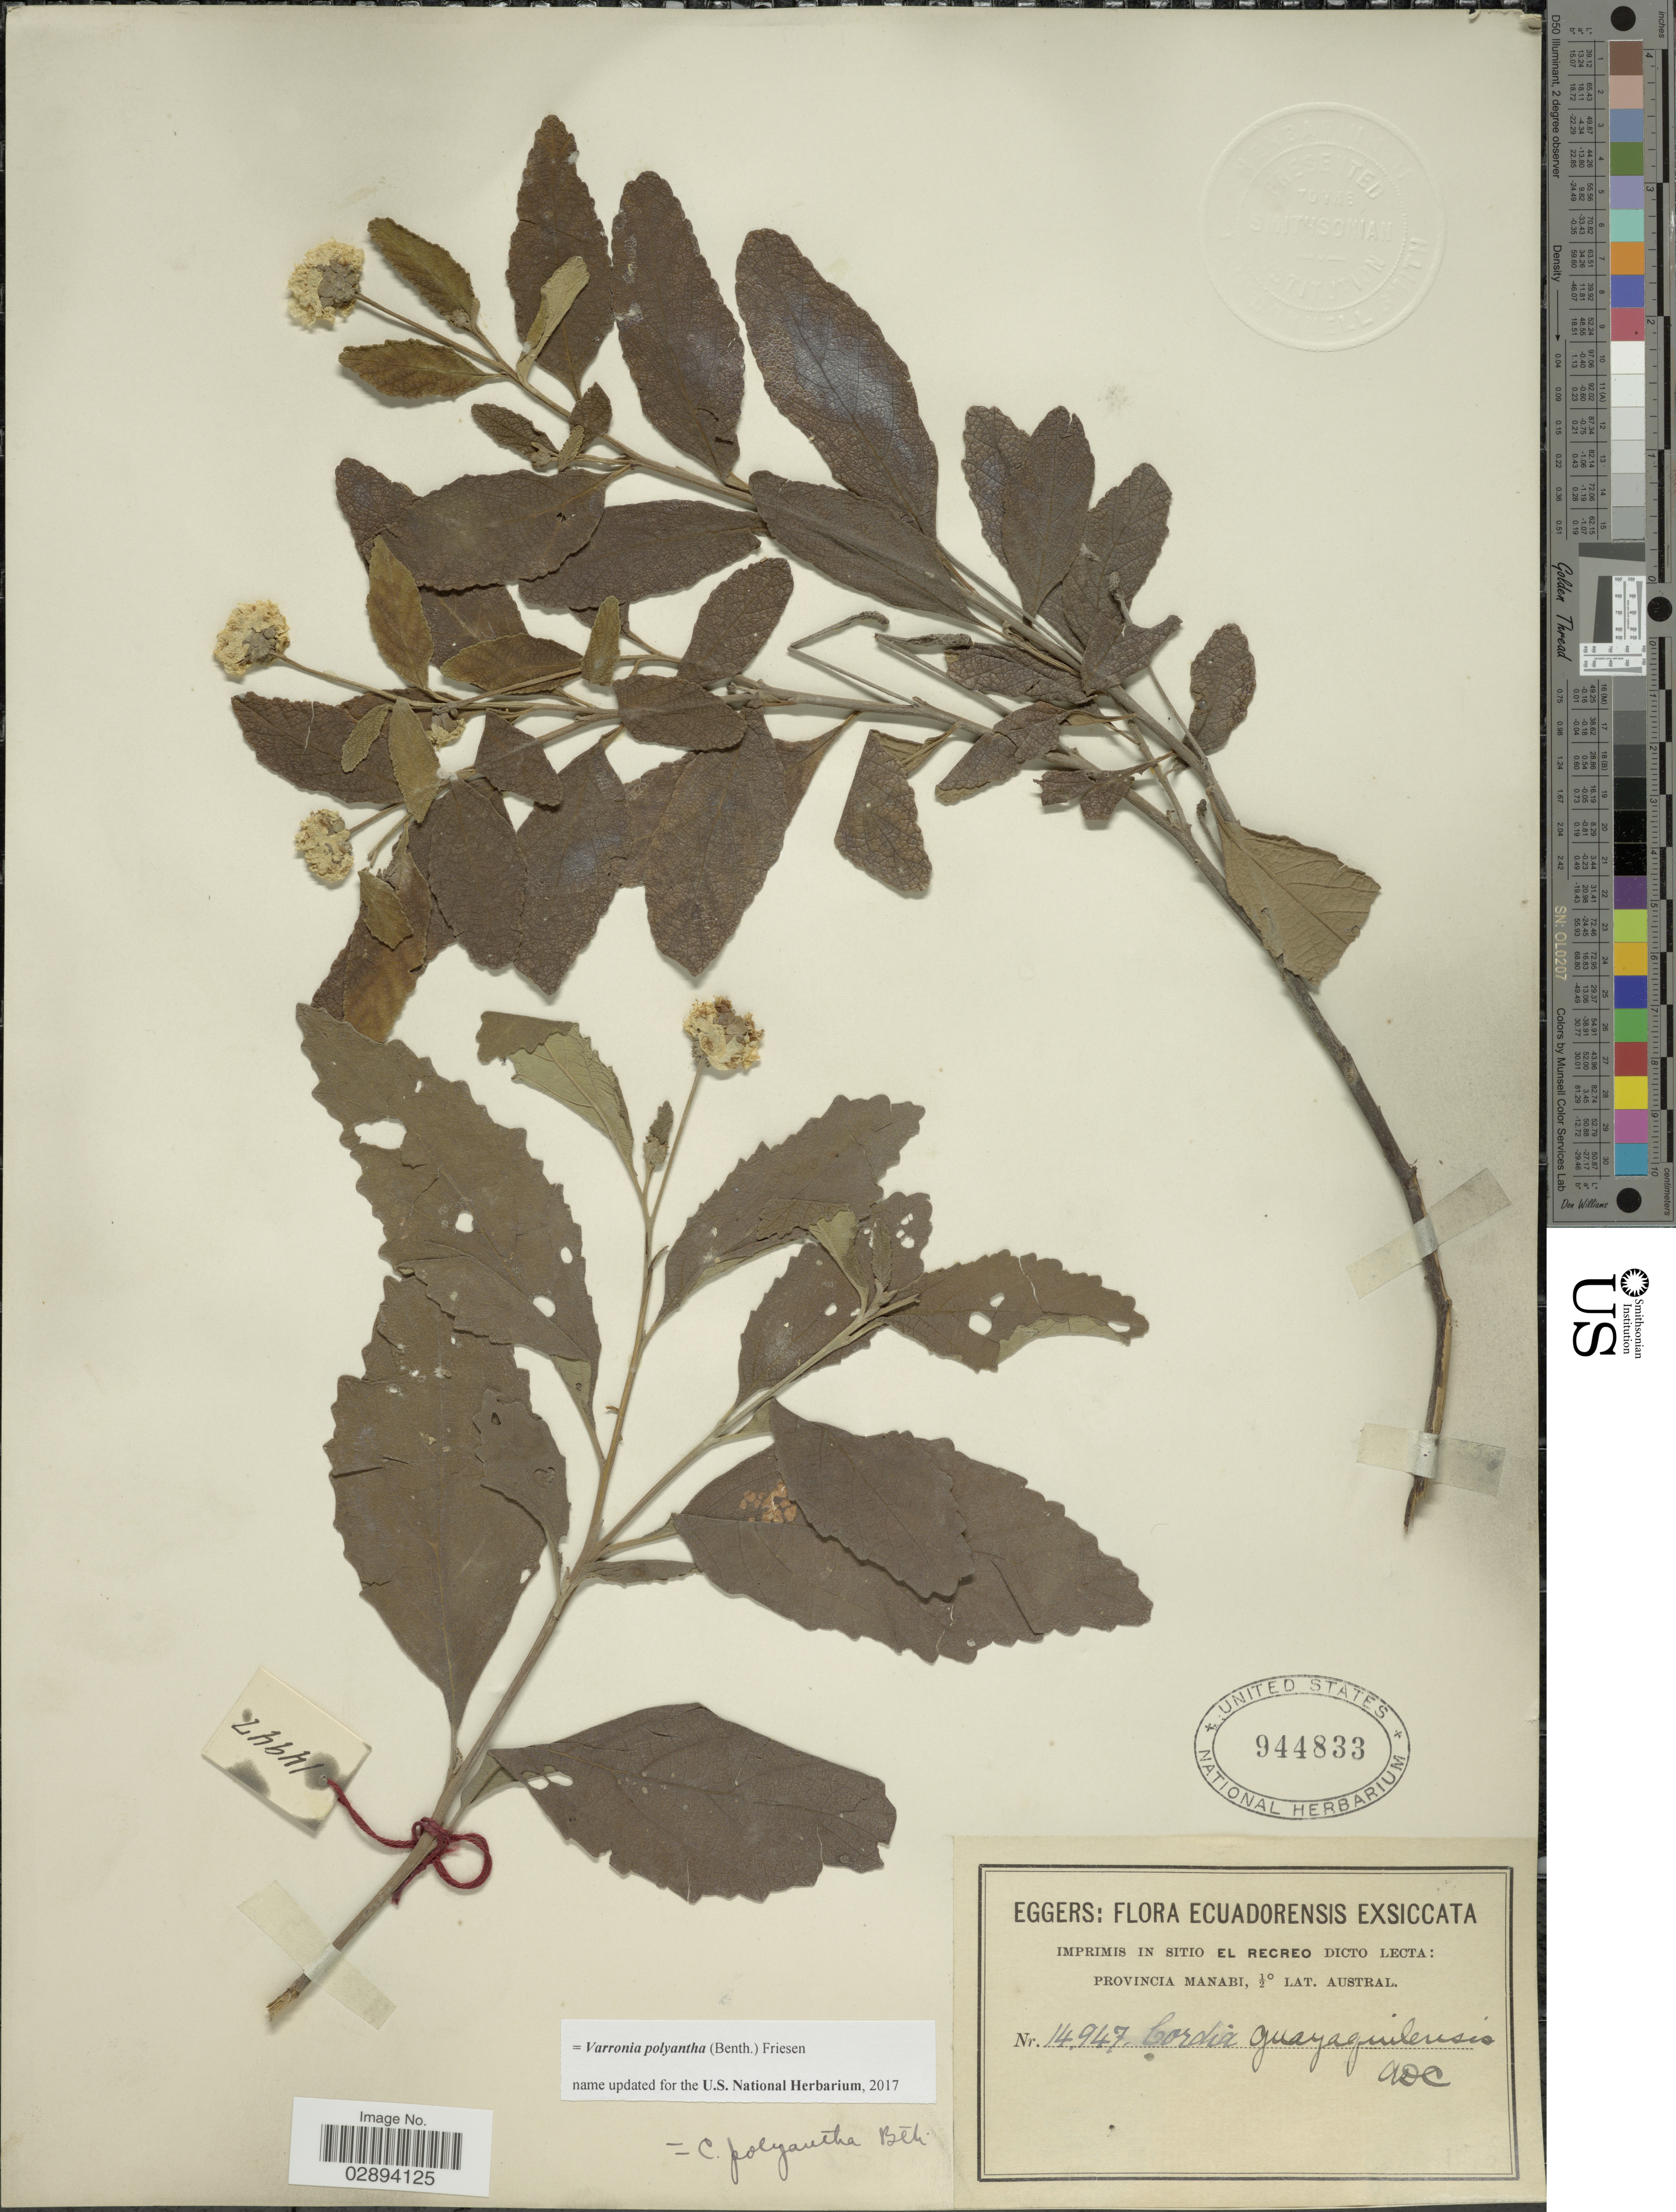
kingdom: Plantae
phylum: Tracheophyta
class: Magnoliopsida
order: Boraginales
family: Cordiaceae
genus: Varronia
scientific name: Varronia polyantha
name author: (Benth.) Friesen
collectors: -. Eggers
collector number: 14947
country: Ecuador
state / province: Manabí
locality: Imprimis in Sitio El Recreo Dicto Lecta.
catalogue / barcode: US 944833